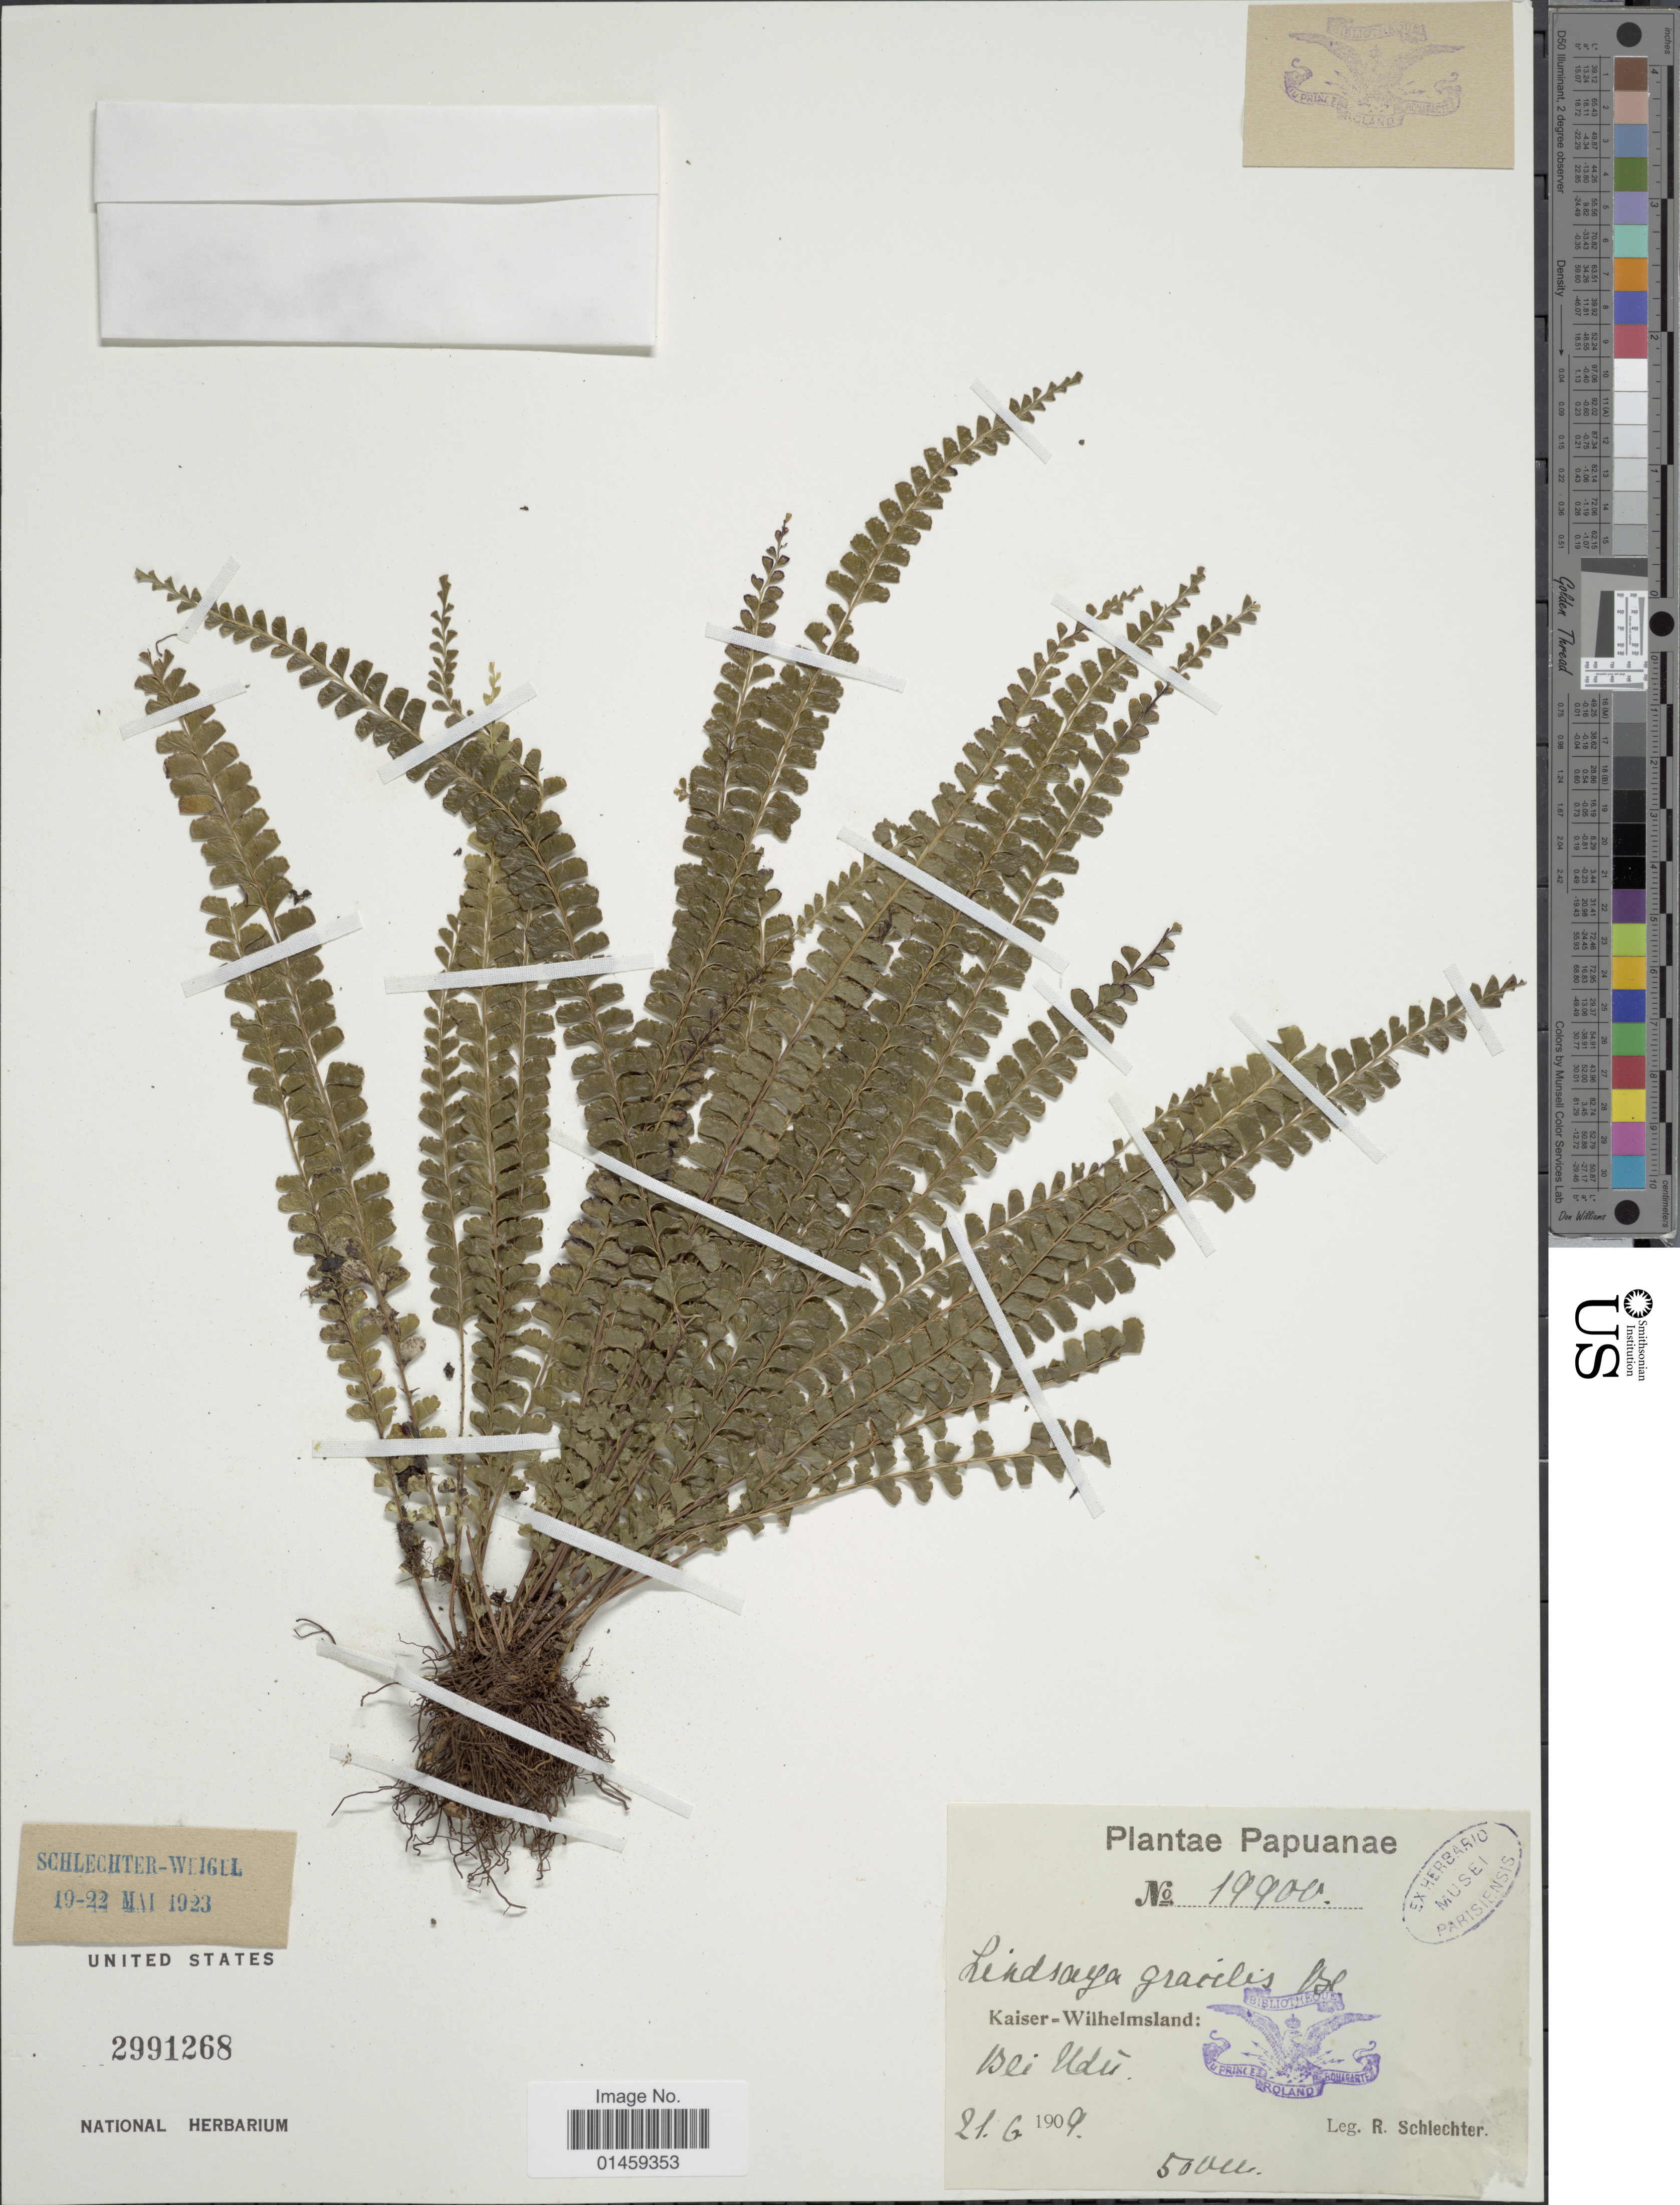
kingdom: Plantae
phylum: Tracheophyta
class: Polypodiopsida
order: Polypodiales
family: Lindsaeaceae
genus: Lindsaea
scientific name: Lindsaea gracilis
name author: Blume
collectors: F. R. R. Schlechter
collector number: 19900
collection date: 1909-06-21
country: Papua New Guinea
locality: Papuanae. Kaiser-Wilhelmsland: Bei Udu.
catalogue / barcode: US 2991268